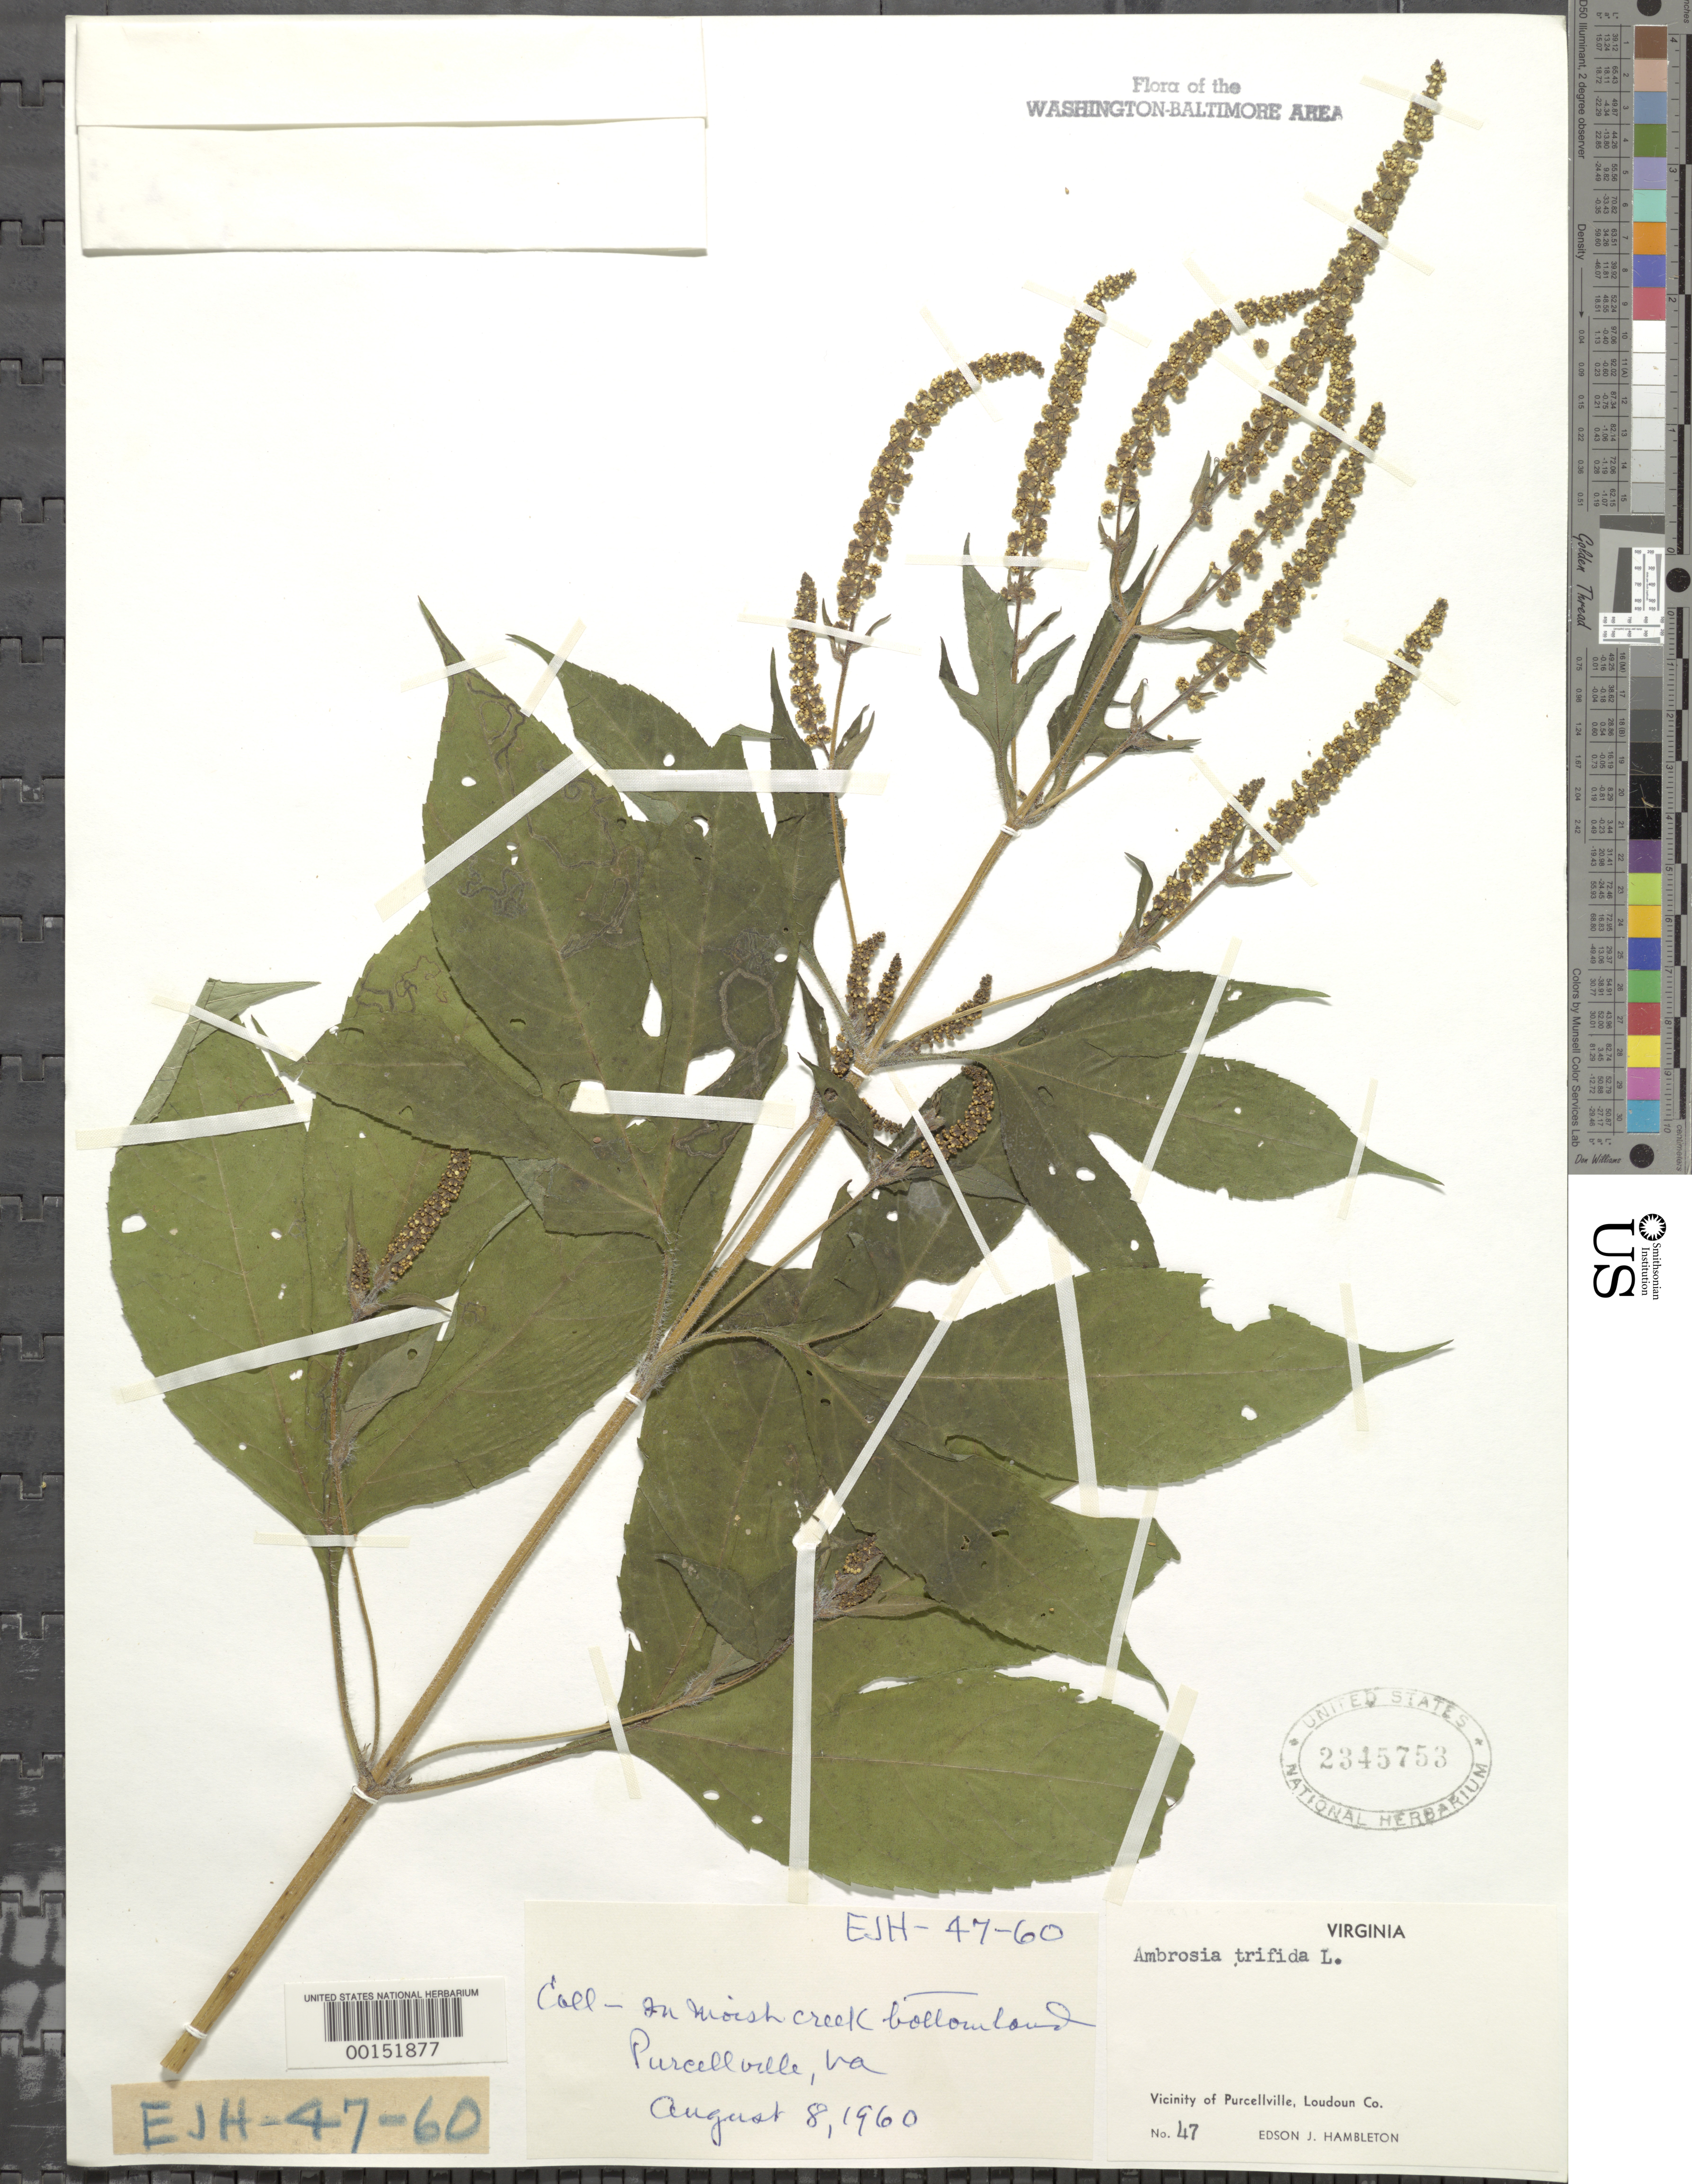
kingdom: Plantae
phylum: Tracheophyta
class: Magnoliopsida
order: Asterales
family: Asteraceae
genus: Ambrosia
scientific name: Ambrosia trifida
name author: L.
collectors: E. Hambleton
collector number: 47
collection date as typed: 08 Aug 1960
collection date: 1960-08-08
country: United States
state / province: Virginia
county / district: Loudoun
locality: Purcellville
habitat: Moist creek bottomland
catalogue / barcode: US 2345753